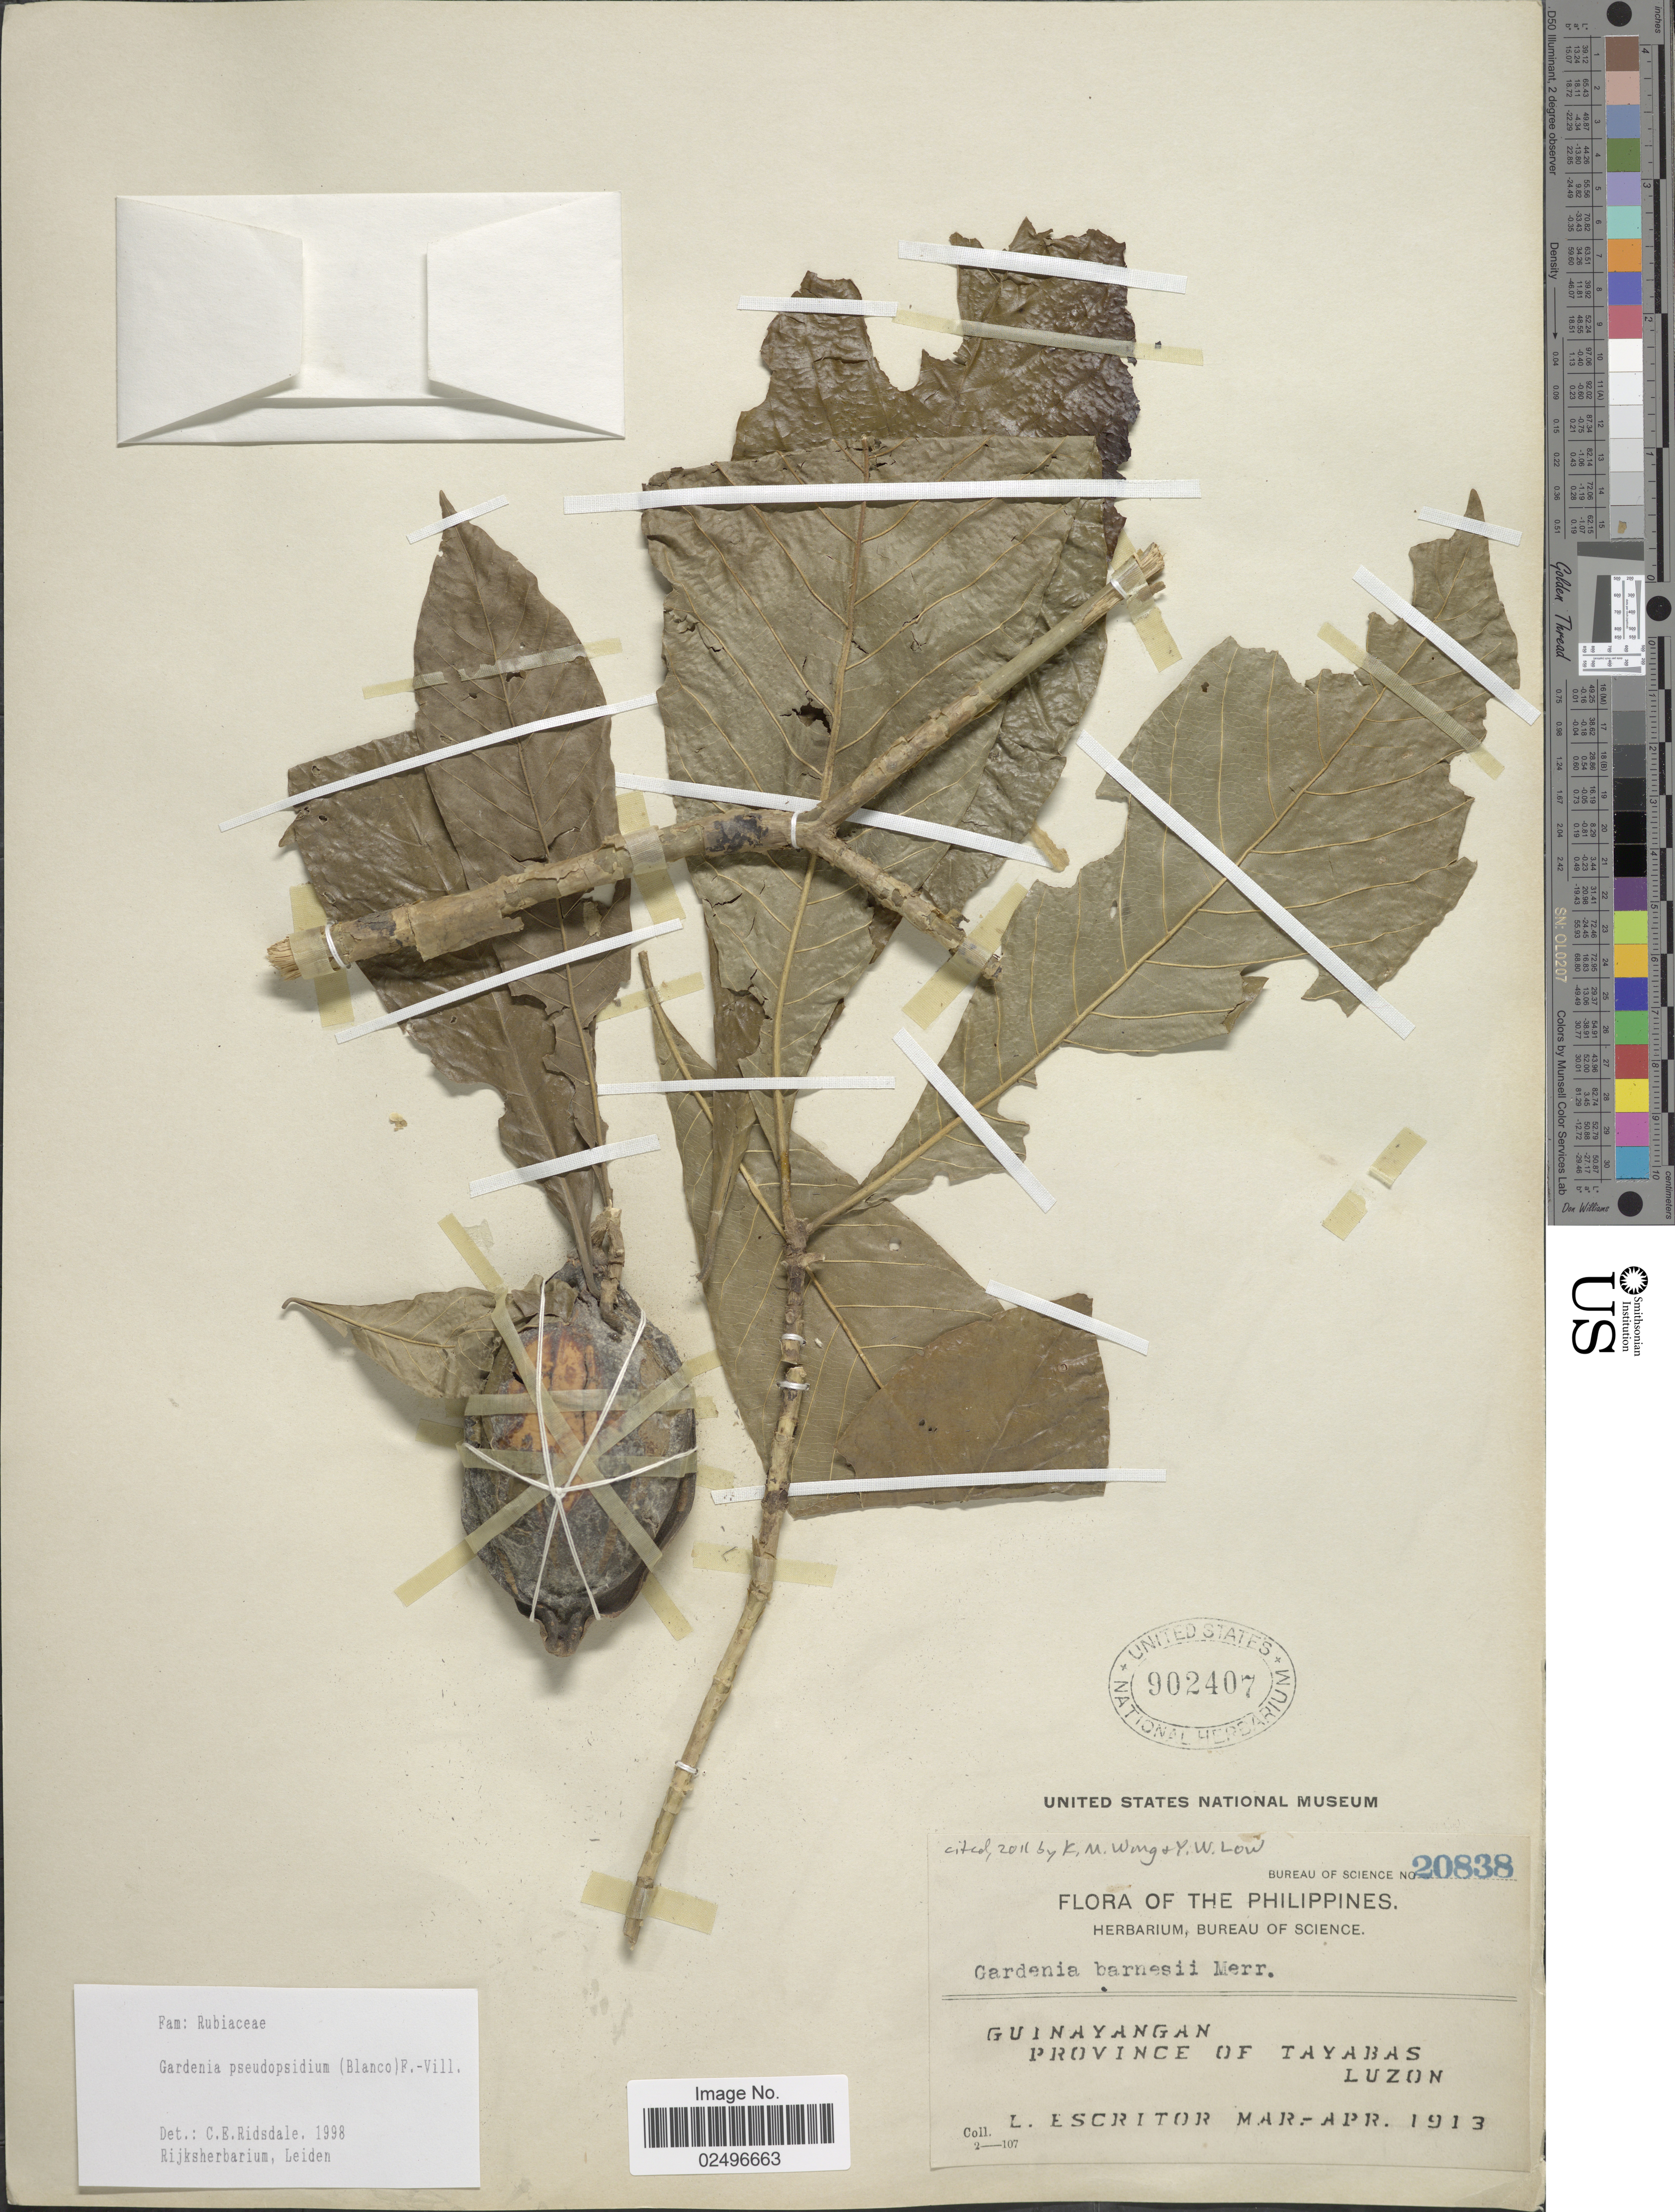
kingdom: Plantae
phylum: Tracheophyta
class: Magnoliopsida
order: Gentianales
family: Rubiaceae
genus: Gardenia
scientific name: Gardenia barnesii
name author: Merr.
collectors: L. Escritor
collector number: Bureau of Science 20838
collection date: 1913-03/1913-04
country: Philippines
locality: Guinayangan, Province of Tayabas, Luzon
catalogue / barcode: US 902407